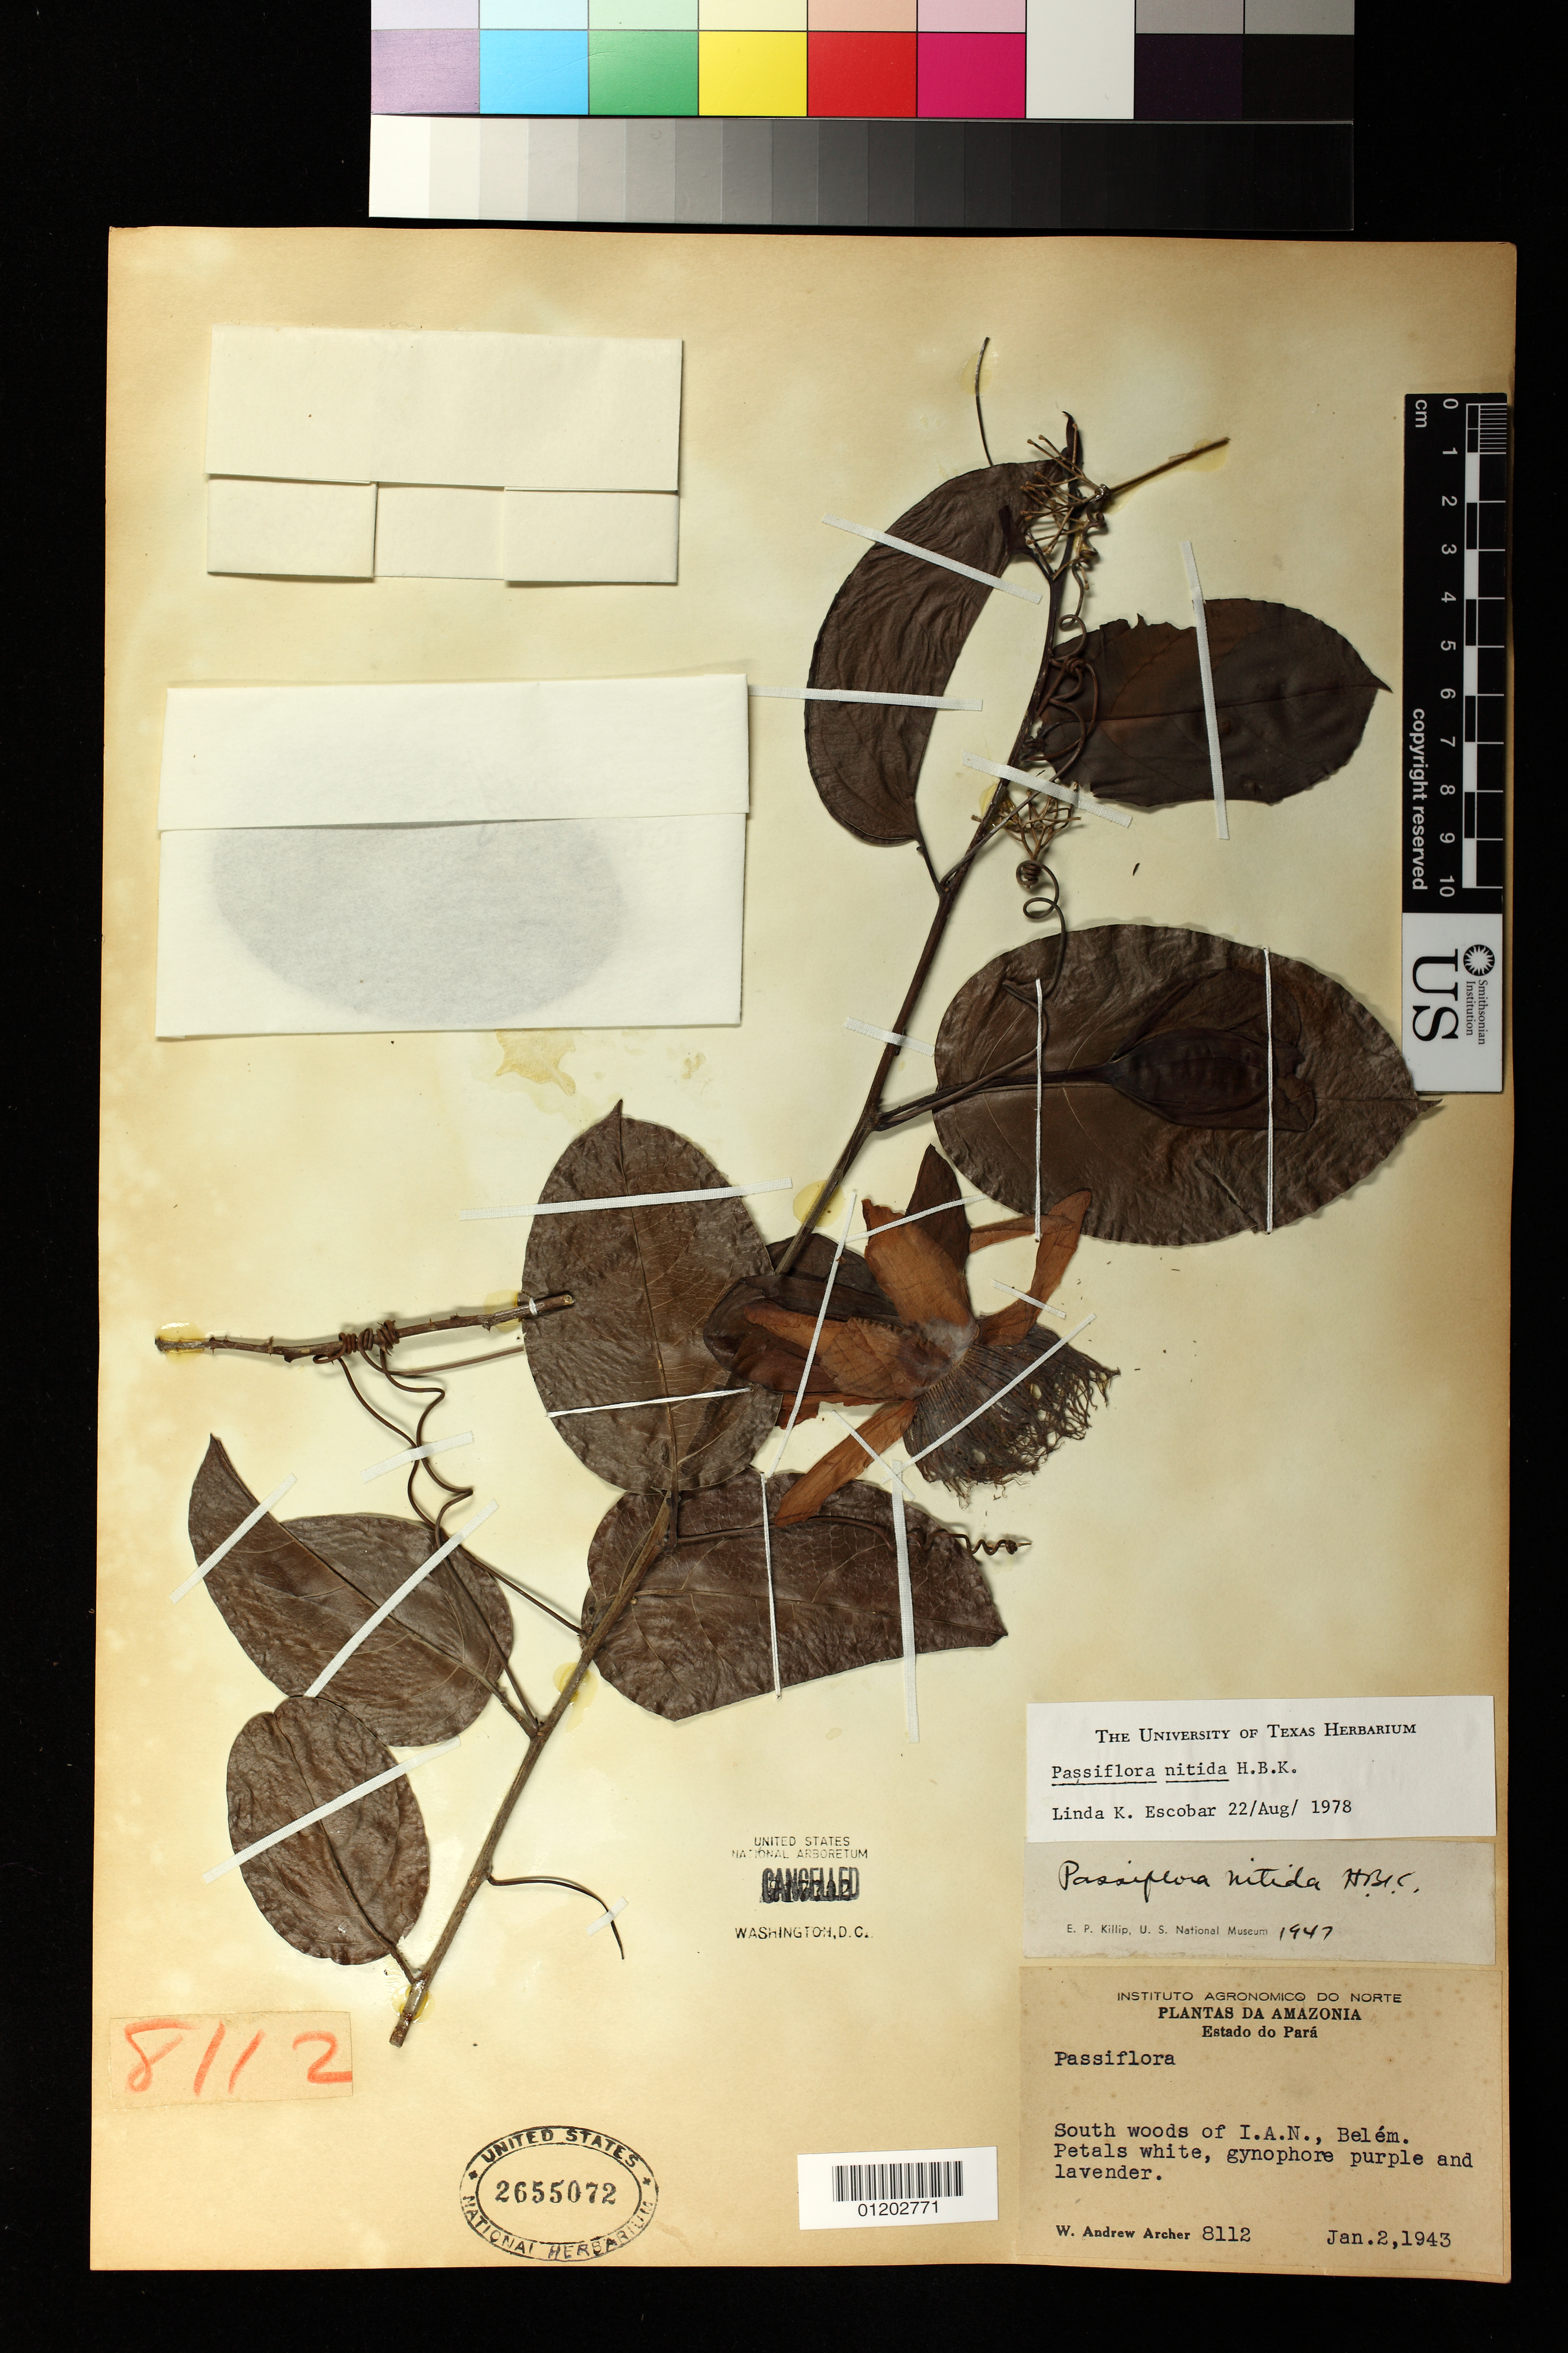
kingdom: Plantae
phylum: Tracheophyta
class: Magnoliopsida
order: Malpighiales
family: Passifloraceae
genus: Passiflora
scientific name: Passiflora nitida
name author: Kunth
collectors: W. A. Archer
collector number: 8112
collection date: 1943-01-02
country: Brazil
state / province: Pará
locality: South woods of IAN, Belém.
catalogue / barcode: US 2655072